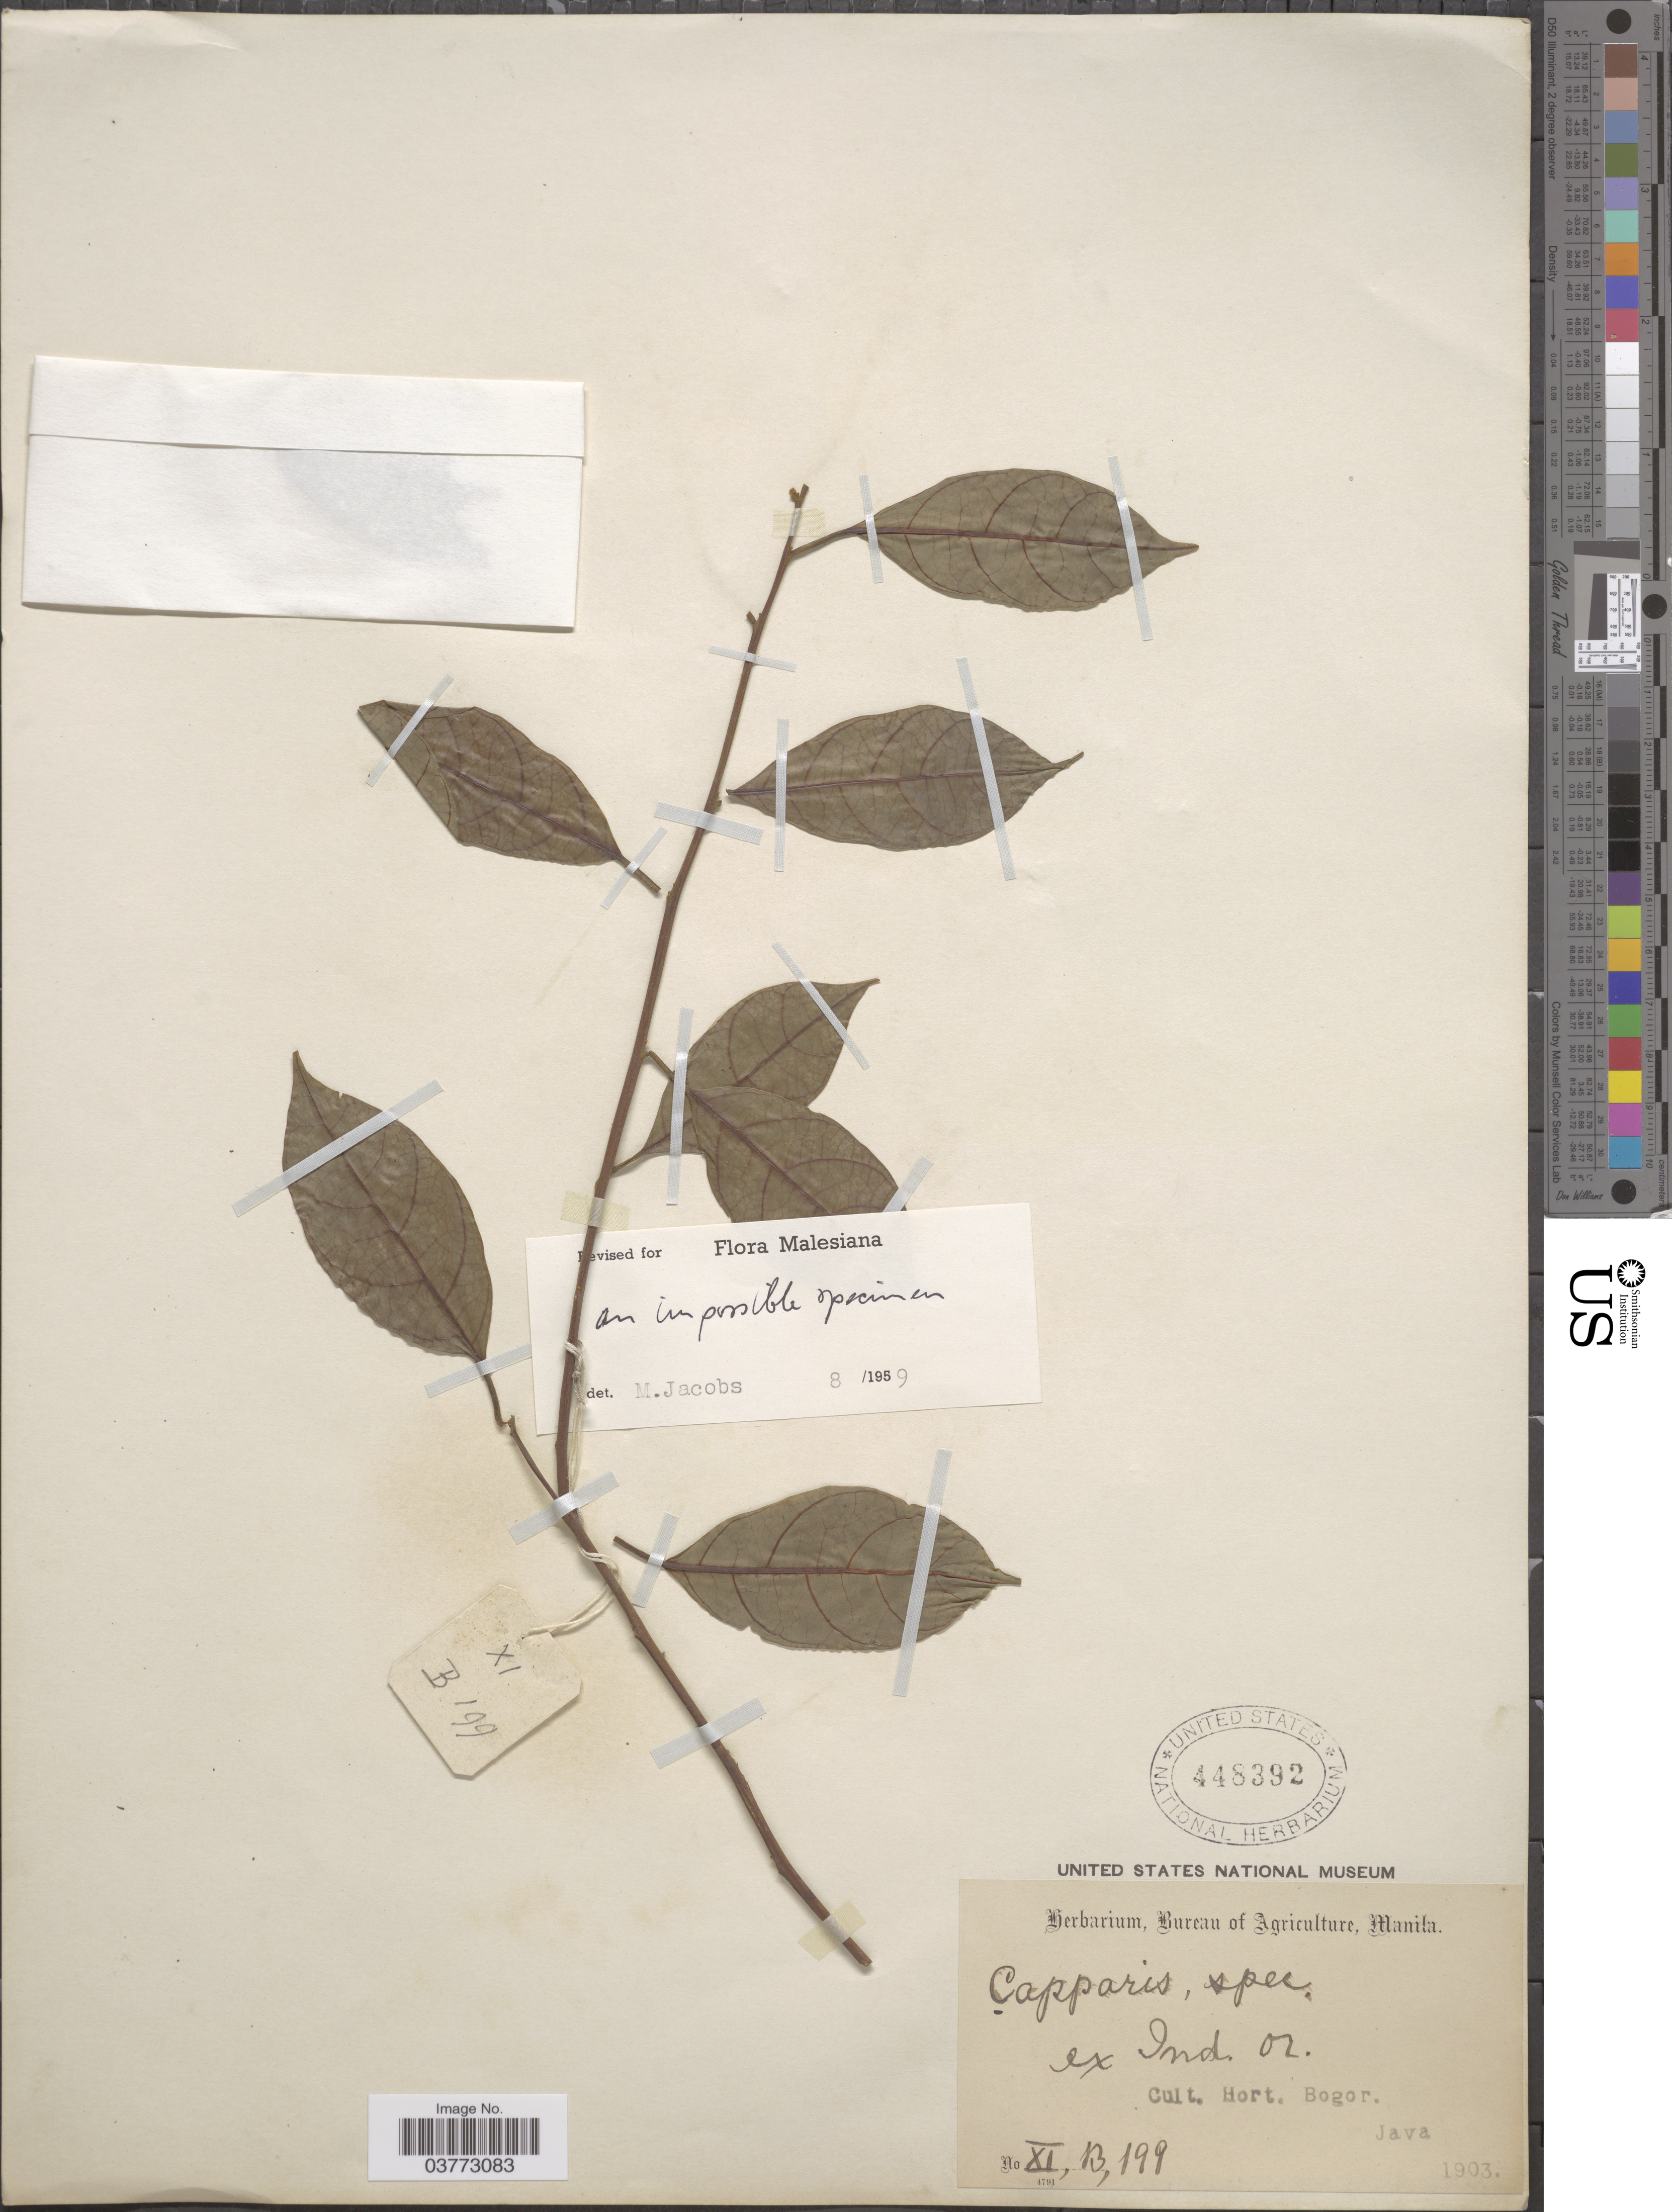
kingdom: Plantae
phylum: Tracheophyta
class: Magnoliopsida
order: Brassicales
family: Capparaceae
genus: Capparis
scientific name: Capparis sp.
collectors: Ex herb. Bureau of Agriculture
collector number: XI, B, 199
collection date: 1903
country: Indonesia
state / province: Java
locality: Ex Ind. or. Cult. Hort. Bogor.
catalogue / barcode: US 448392